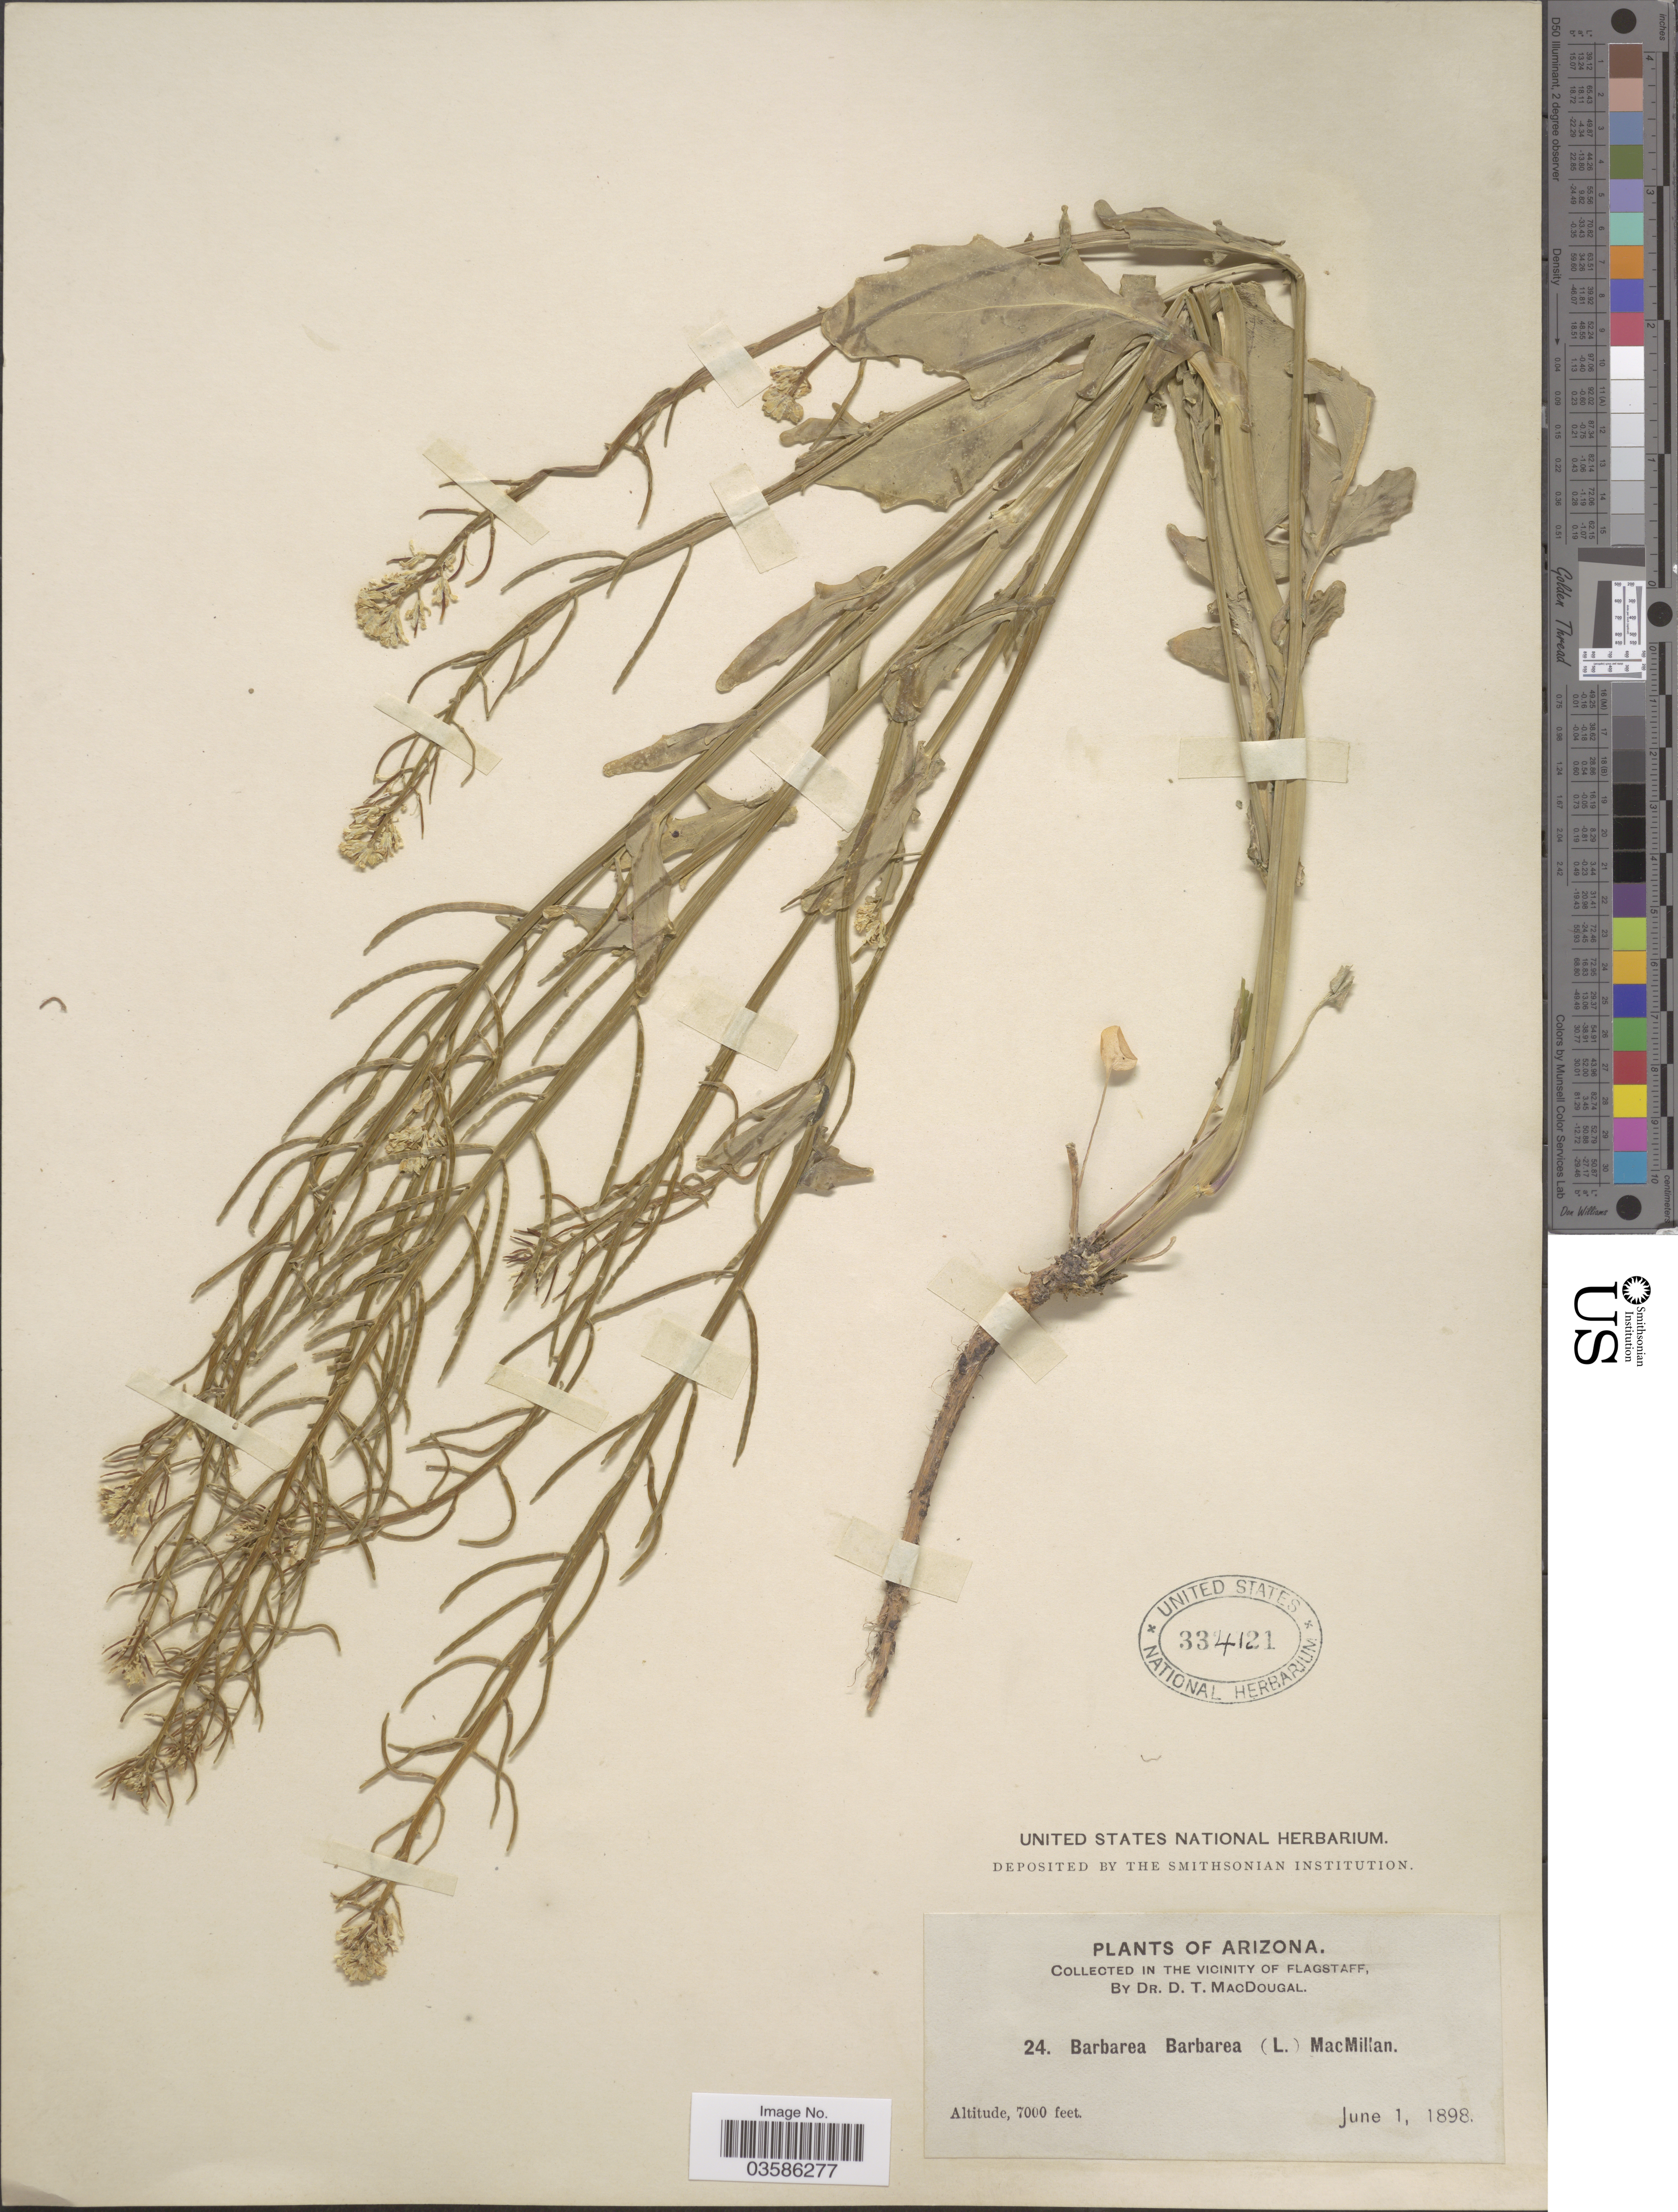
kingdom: Plantae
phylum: Tracheophyta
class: Magnoliopsida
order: Brassicales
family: Brassicaceae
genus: Barbarea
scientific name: Barbarea orthoceras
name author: Ledeb.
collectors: D. T. MacDougal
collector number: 24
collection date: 1898-06-01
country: United States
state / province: Arizona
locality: Vicinity of Flagstaff.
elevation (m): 2134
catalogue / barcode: US 334121